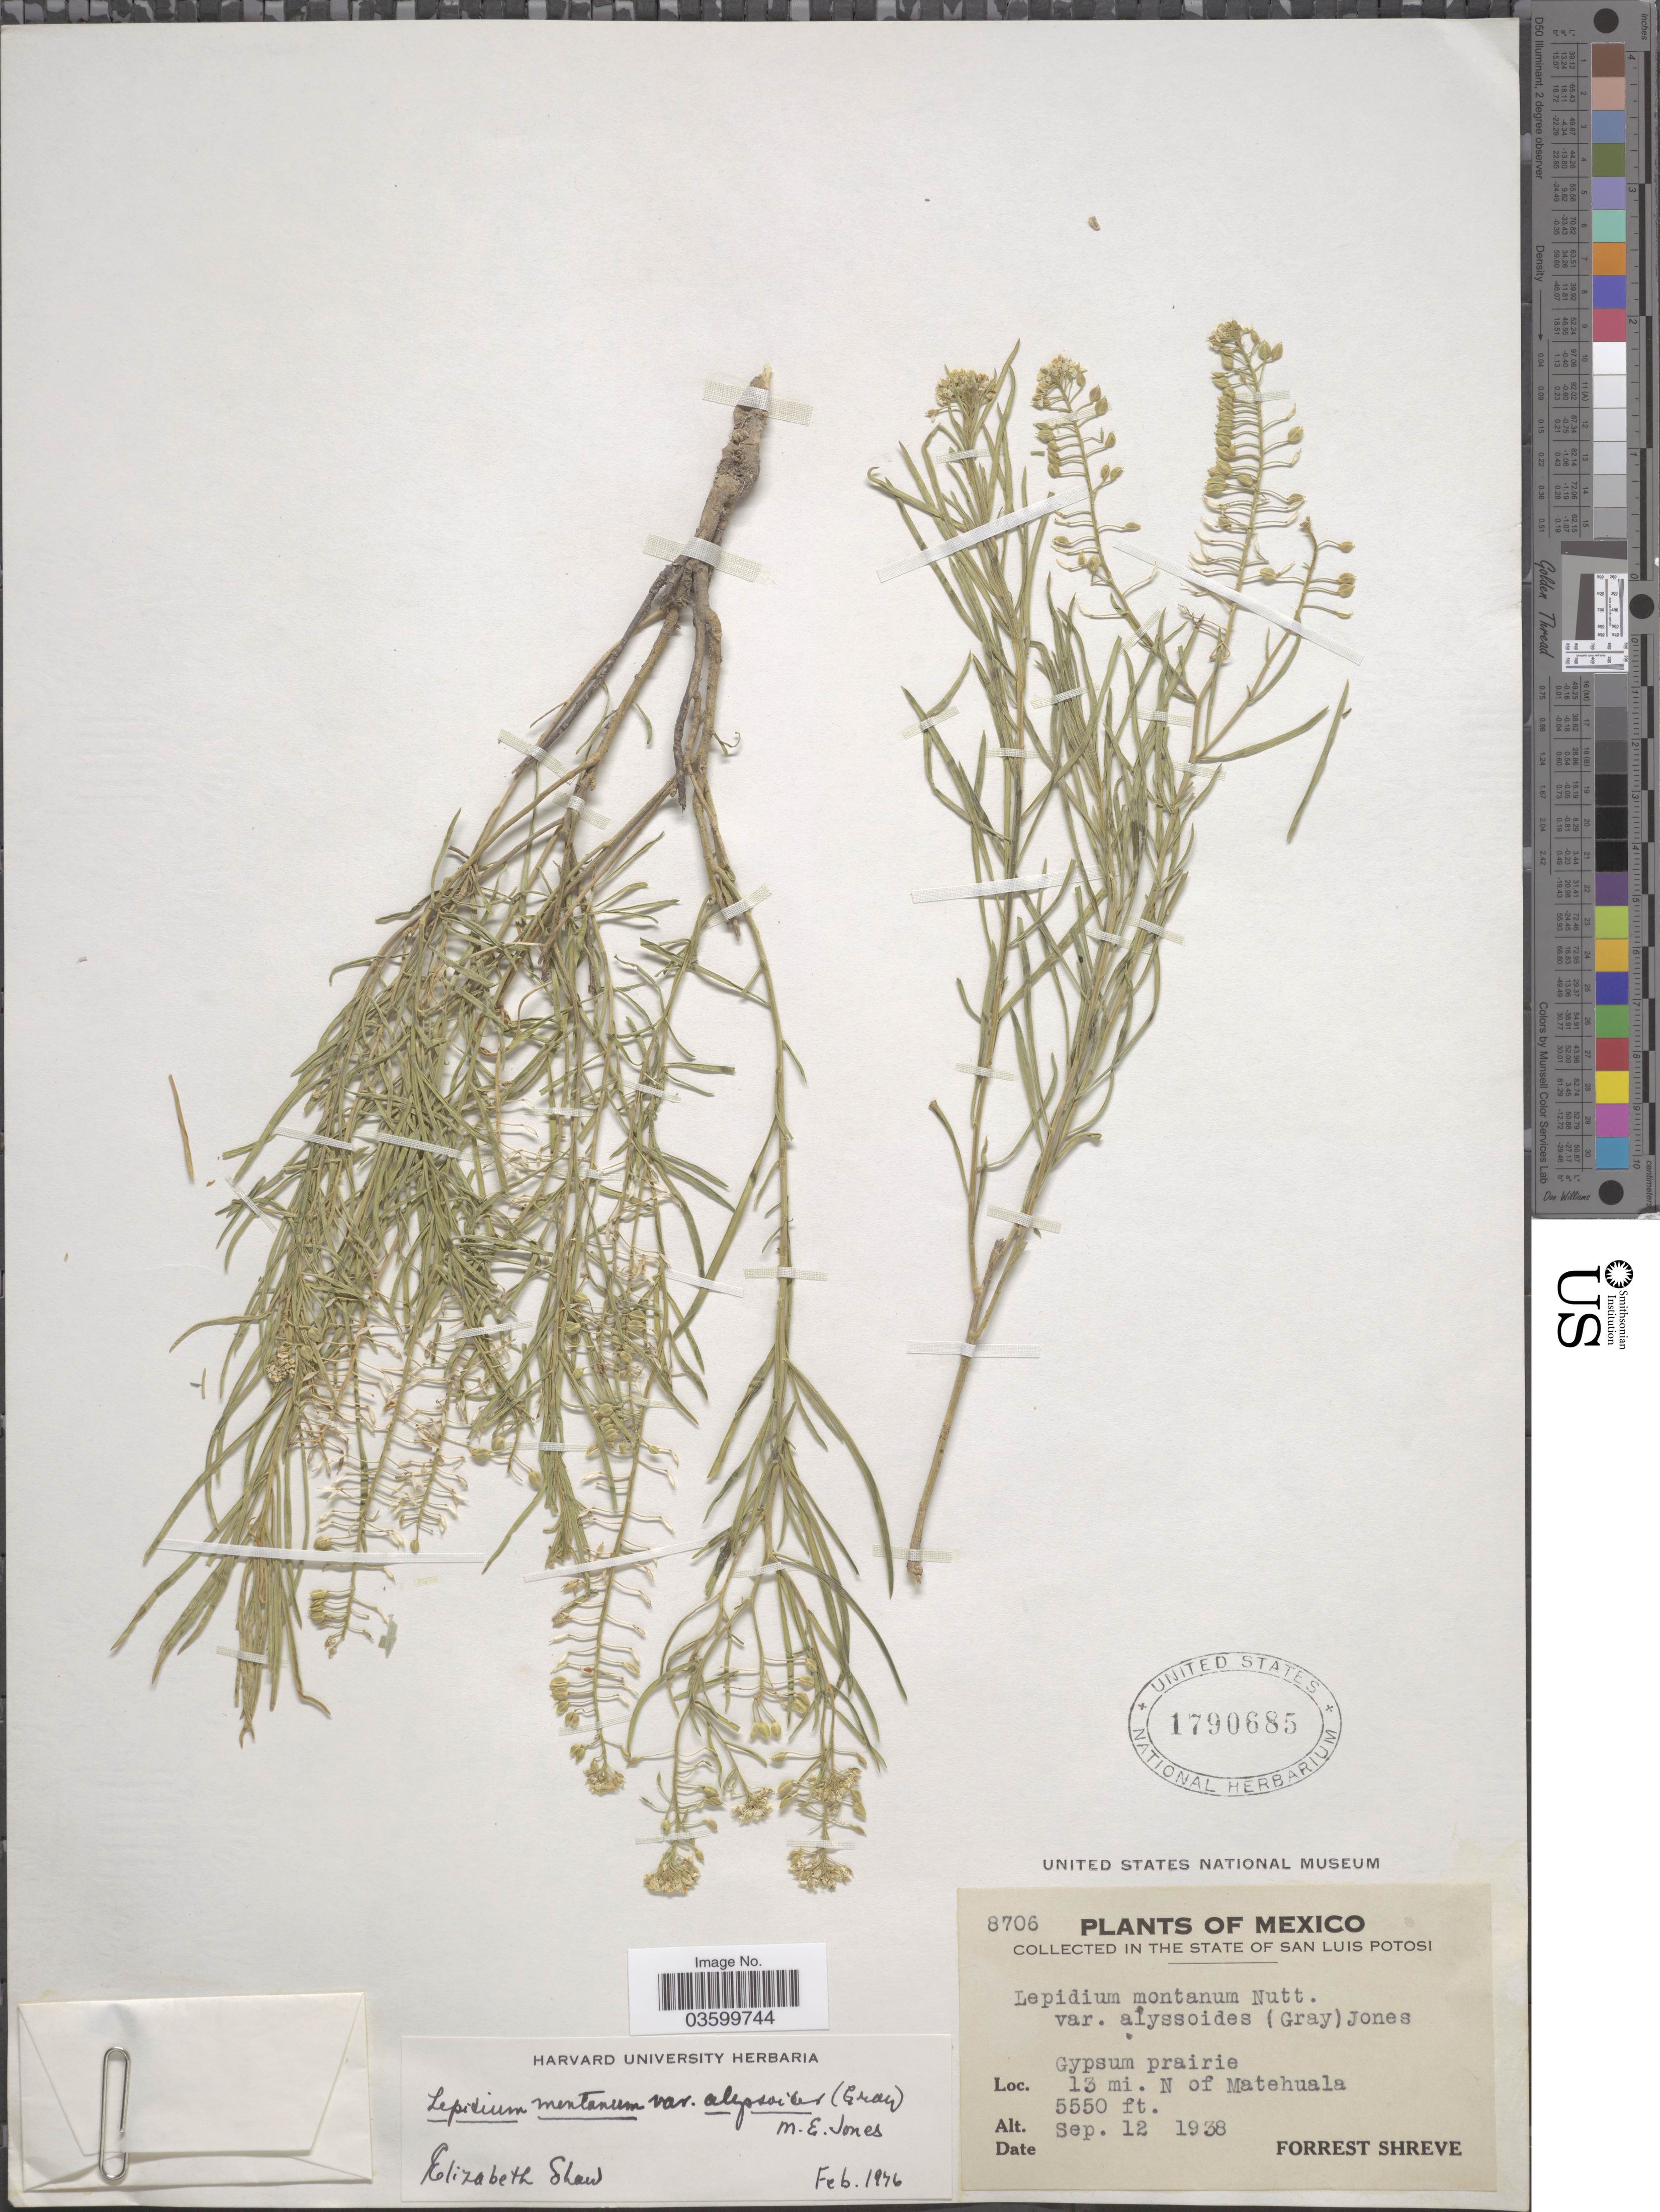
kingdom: Plantae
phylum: Tracheophyta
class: Magnoliopsida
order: Brassicales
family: Brassicaceae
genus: Lepidium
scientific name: Lepidium montanum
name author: Nutt.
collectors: F. Shreve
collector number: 8706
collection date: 1938-09-12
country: Mexico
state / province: San Luis Potosí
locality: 13 mi. N of Matehuala.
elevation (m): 1692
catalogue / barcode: US 1790685